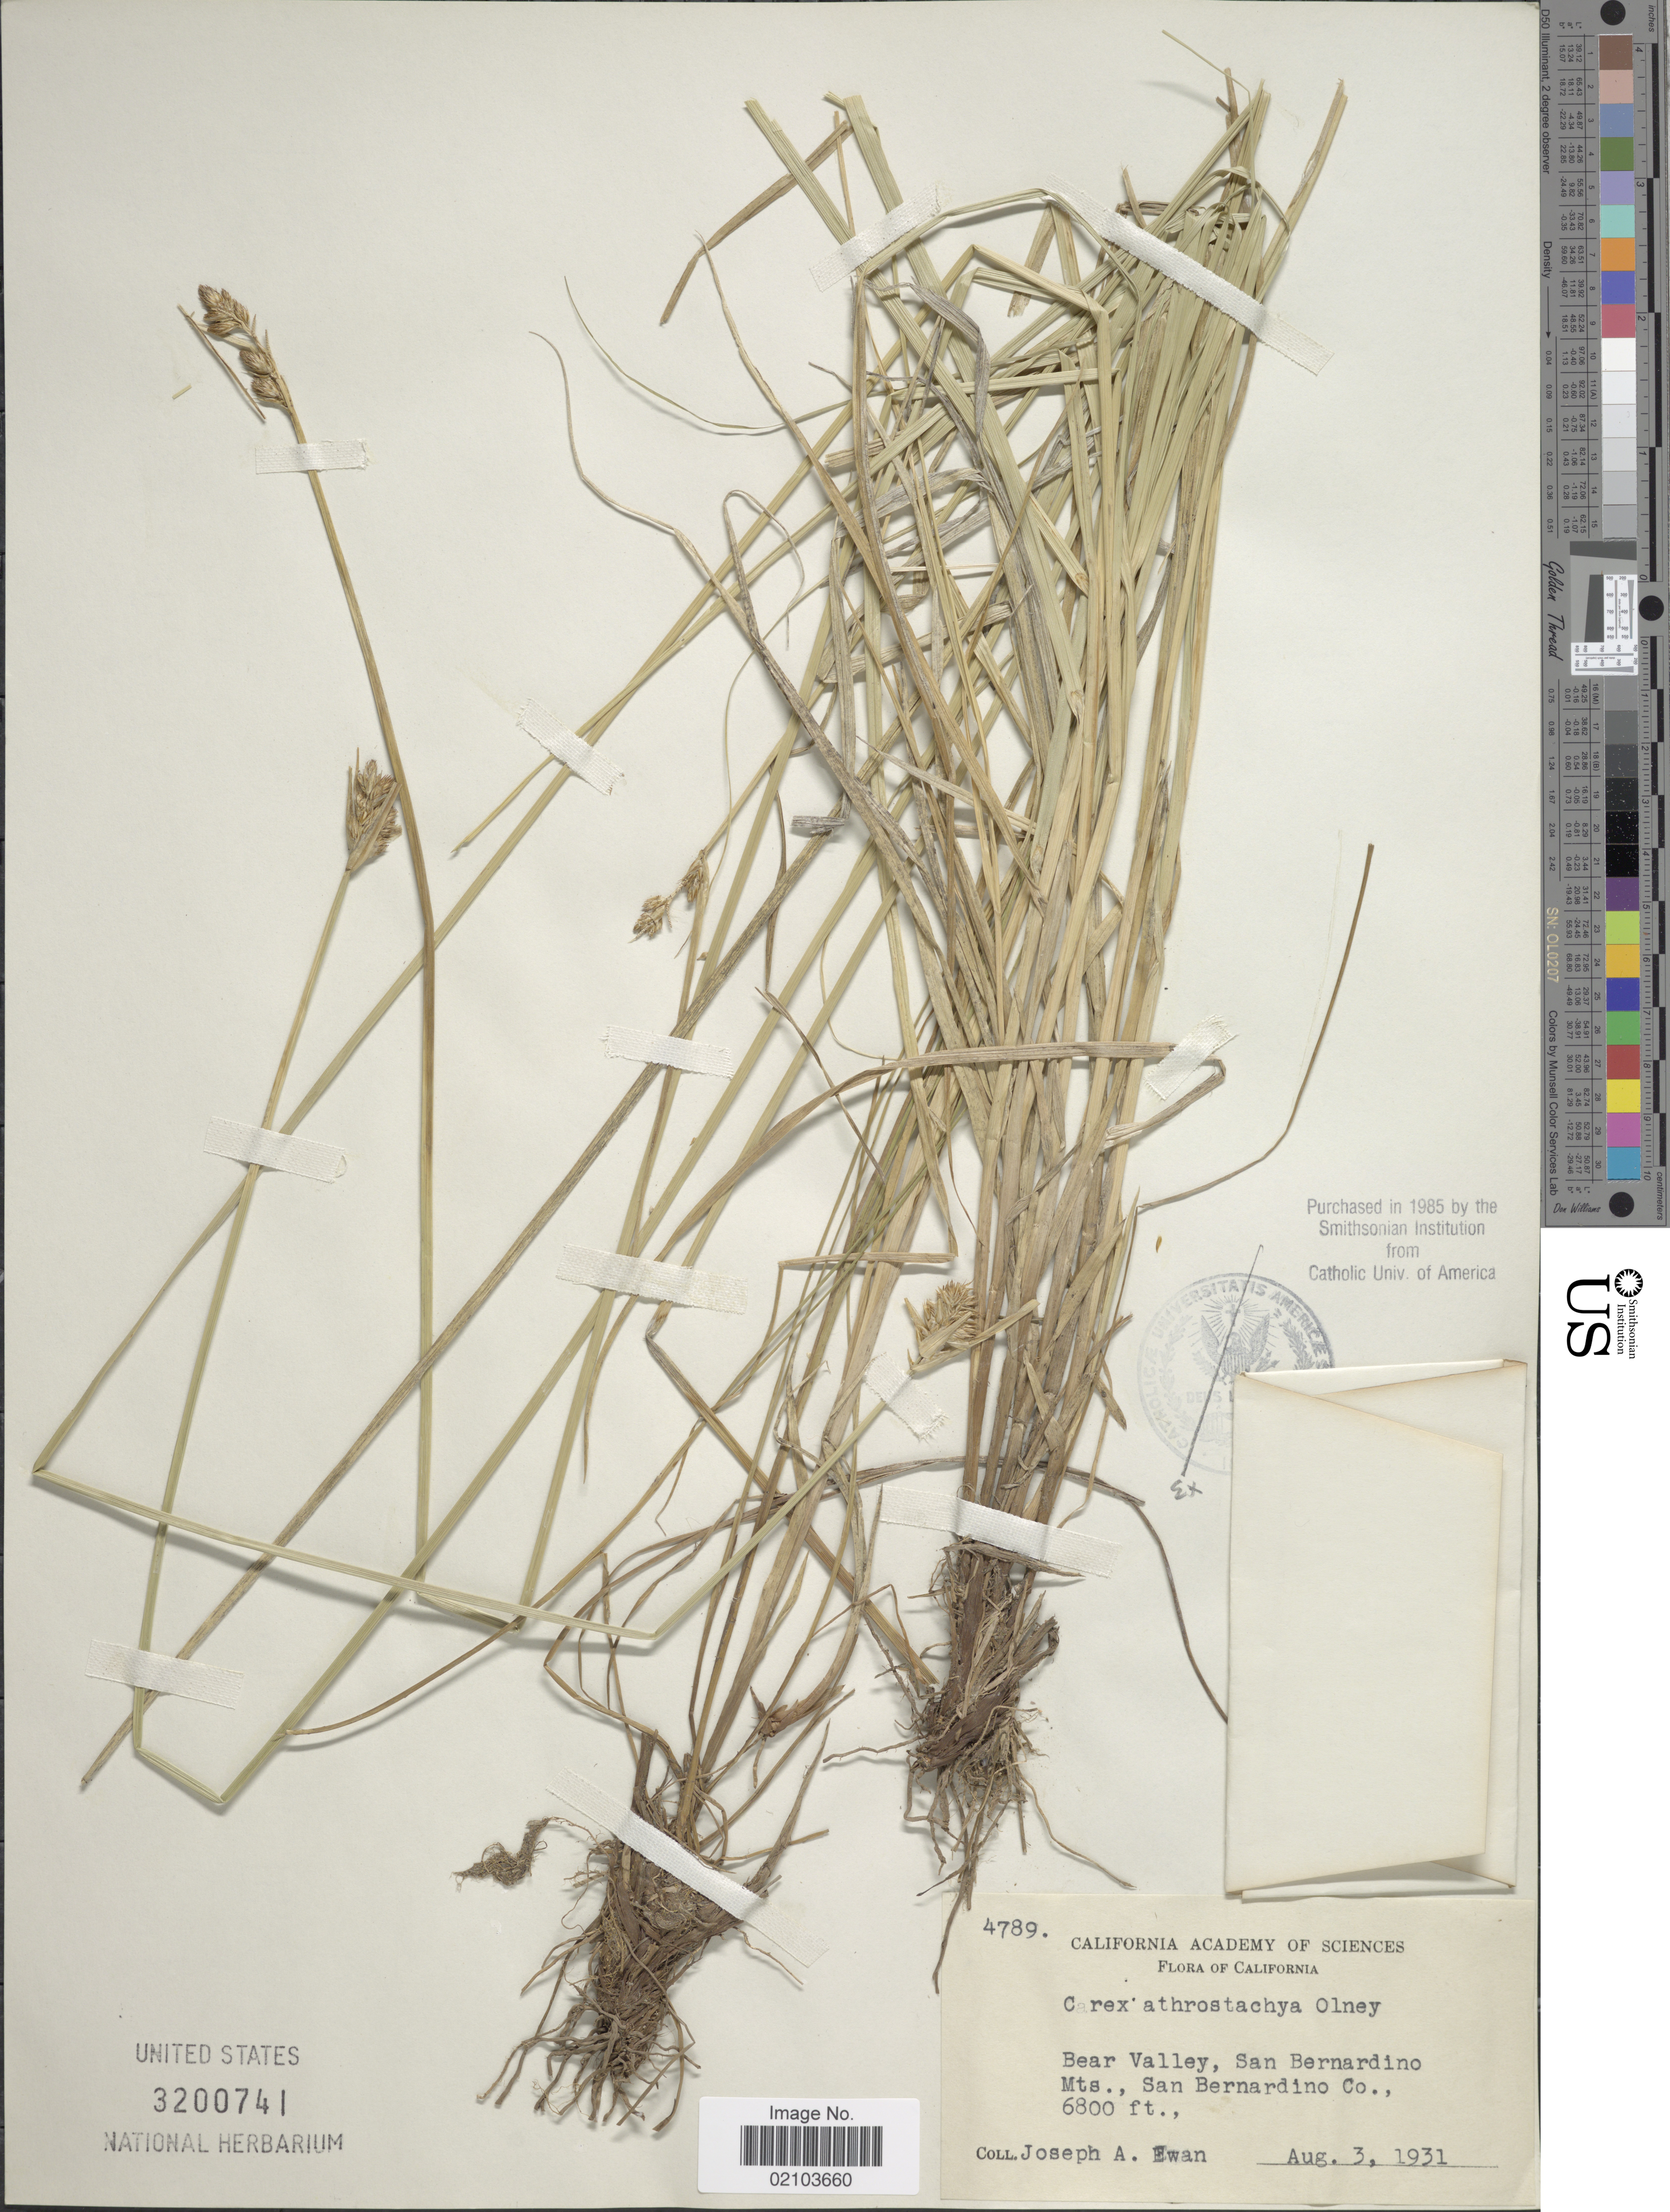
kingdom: Plantae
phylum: Tracheophyta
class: Liliopsida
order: Poales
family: Cyperaceae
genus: Carex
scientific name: Carex athrostachya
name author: Olney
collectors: J. A. Ewan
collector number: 4789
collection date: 1931-08-03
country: United States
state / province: California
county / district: San Bernardino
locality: Bear Valley, San Bernardino Mts., San Bernardino Co.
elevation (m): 2073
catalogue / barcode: US 3200741